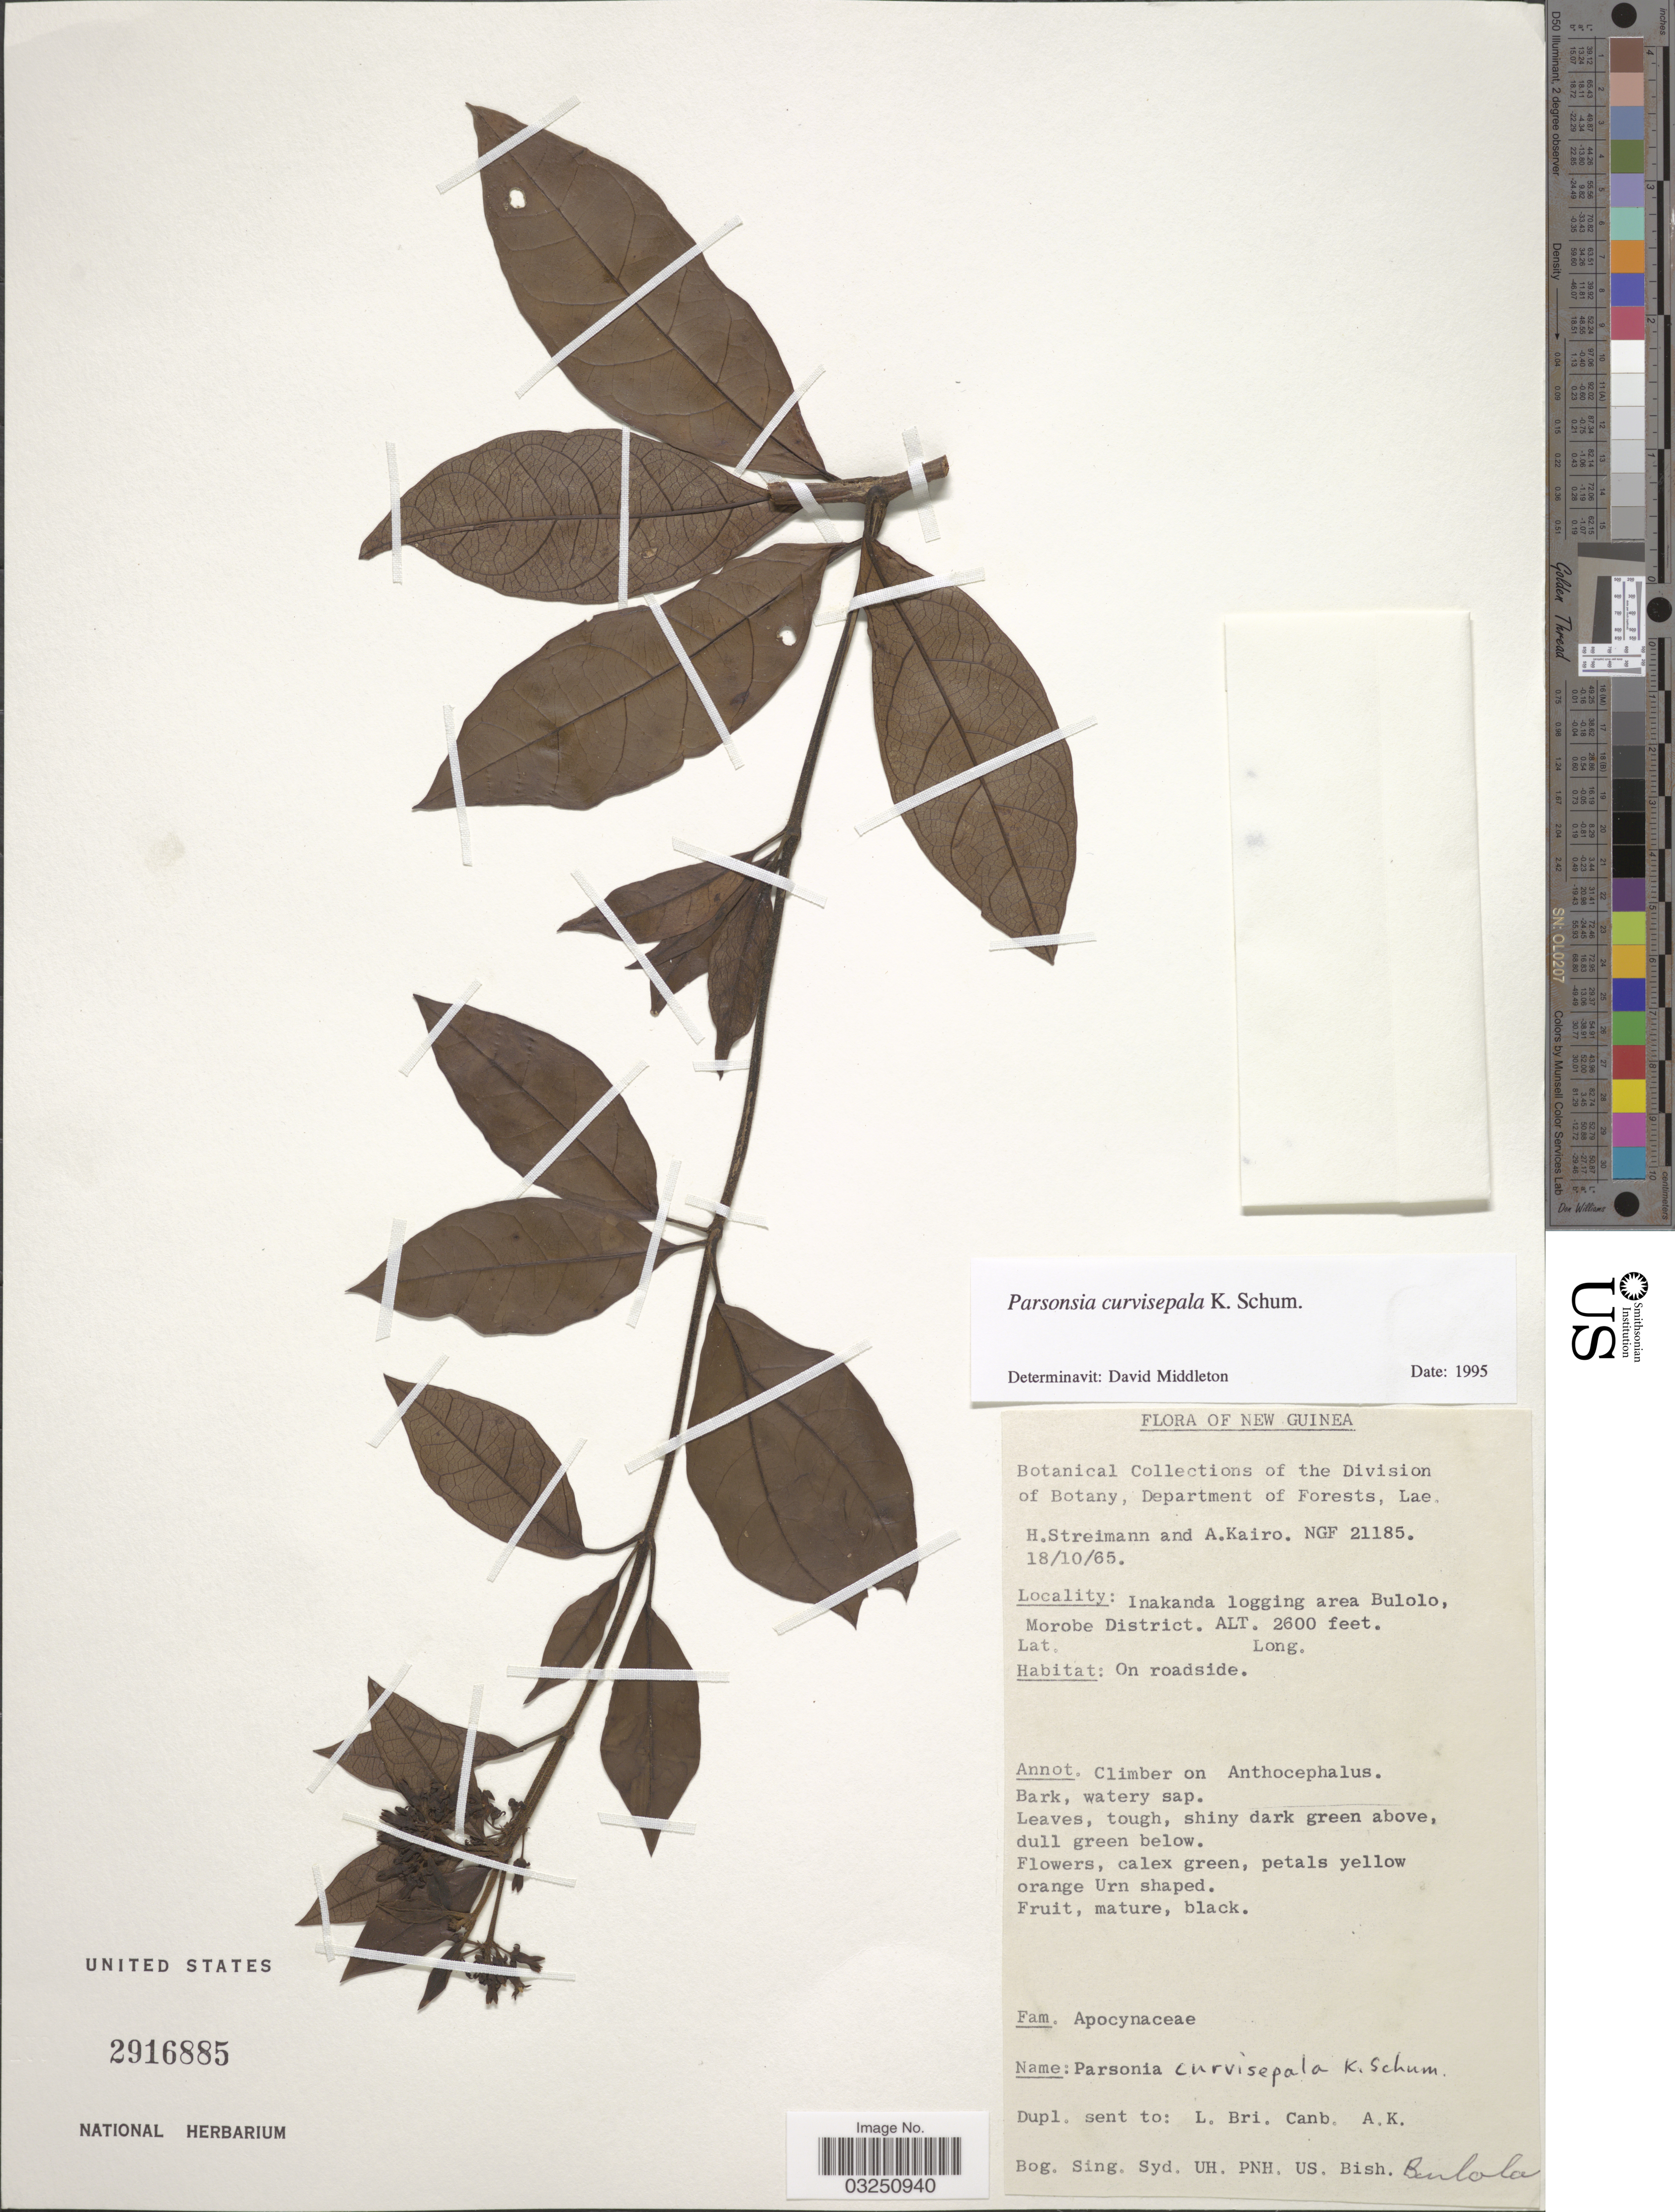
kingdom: Plantae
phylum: Tracheophyta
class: Magnoliopsida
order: Gentianales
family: Apocynaceae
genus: Parsonsia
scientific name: Parsonsia curvisepala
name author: K. Schum.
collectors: H. Streimann & A. Kairo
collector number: NGF 21185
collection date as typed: Transcribed d/m/y: 18/10/65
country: Papua New Guinea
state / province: Morobe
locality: New Guinea. Inakanda logging area Bulolo, Morobe District.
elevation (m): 792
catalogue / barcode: US 2916885